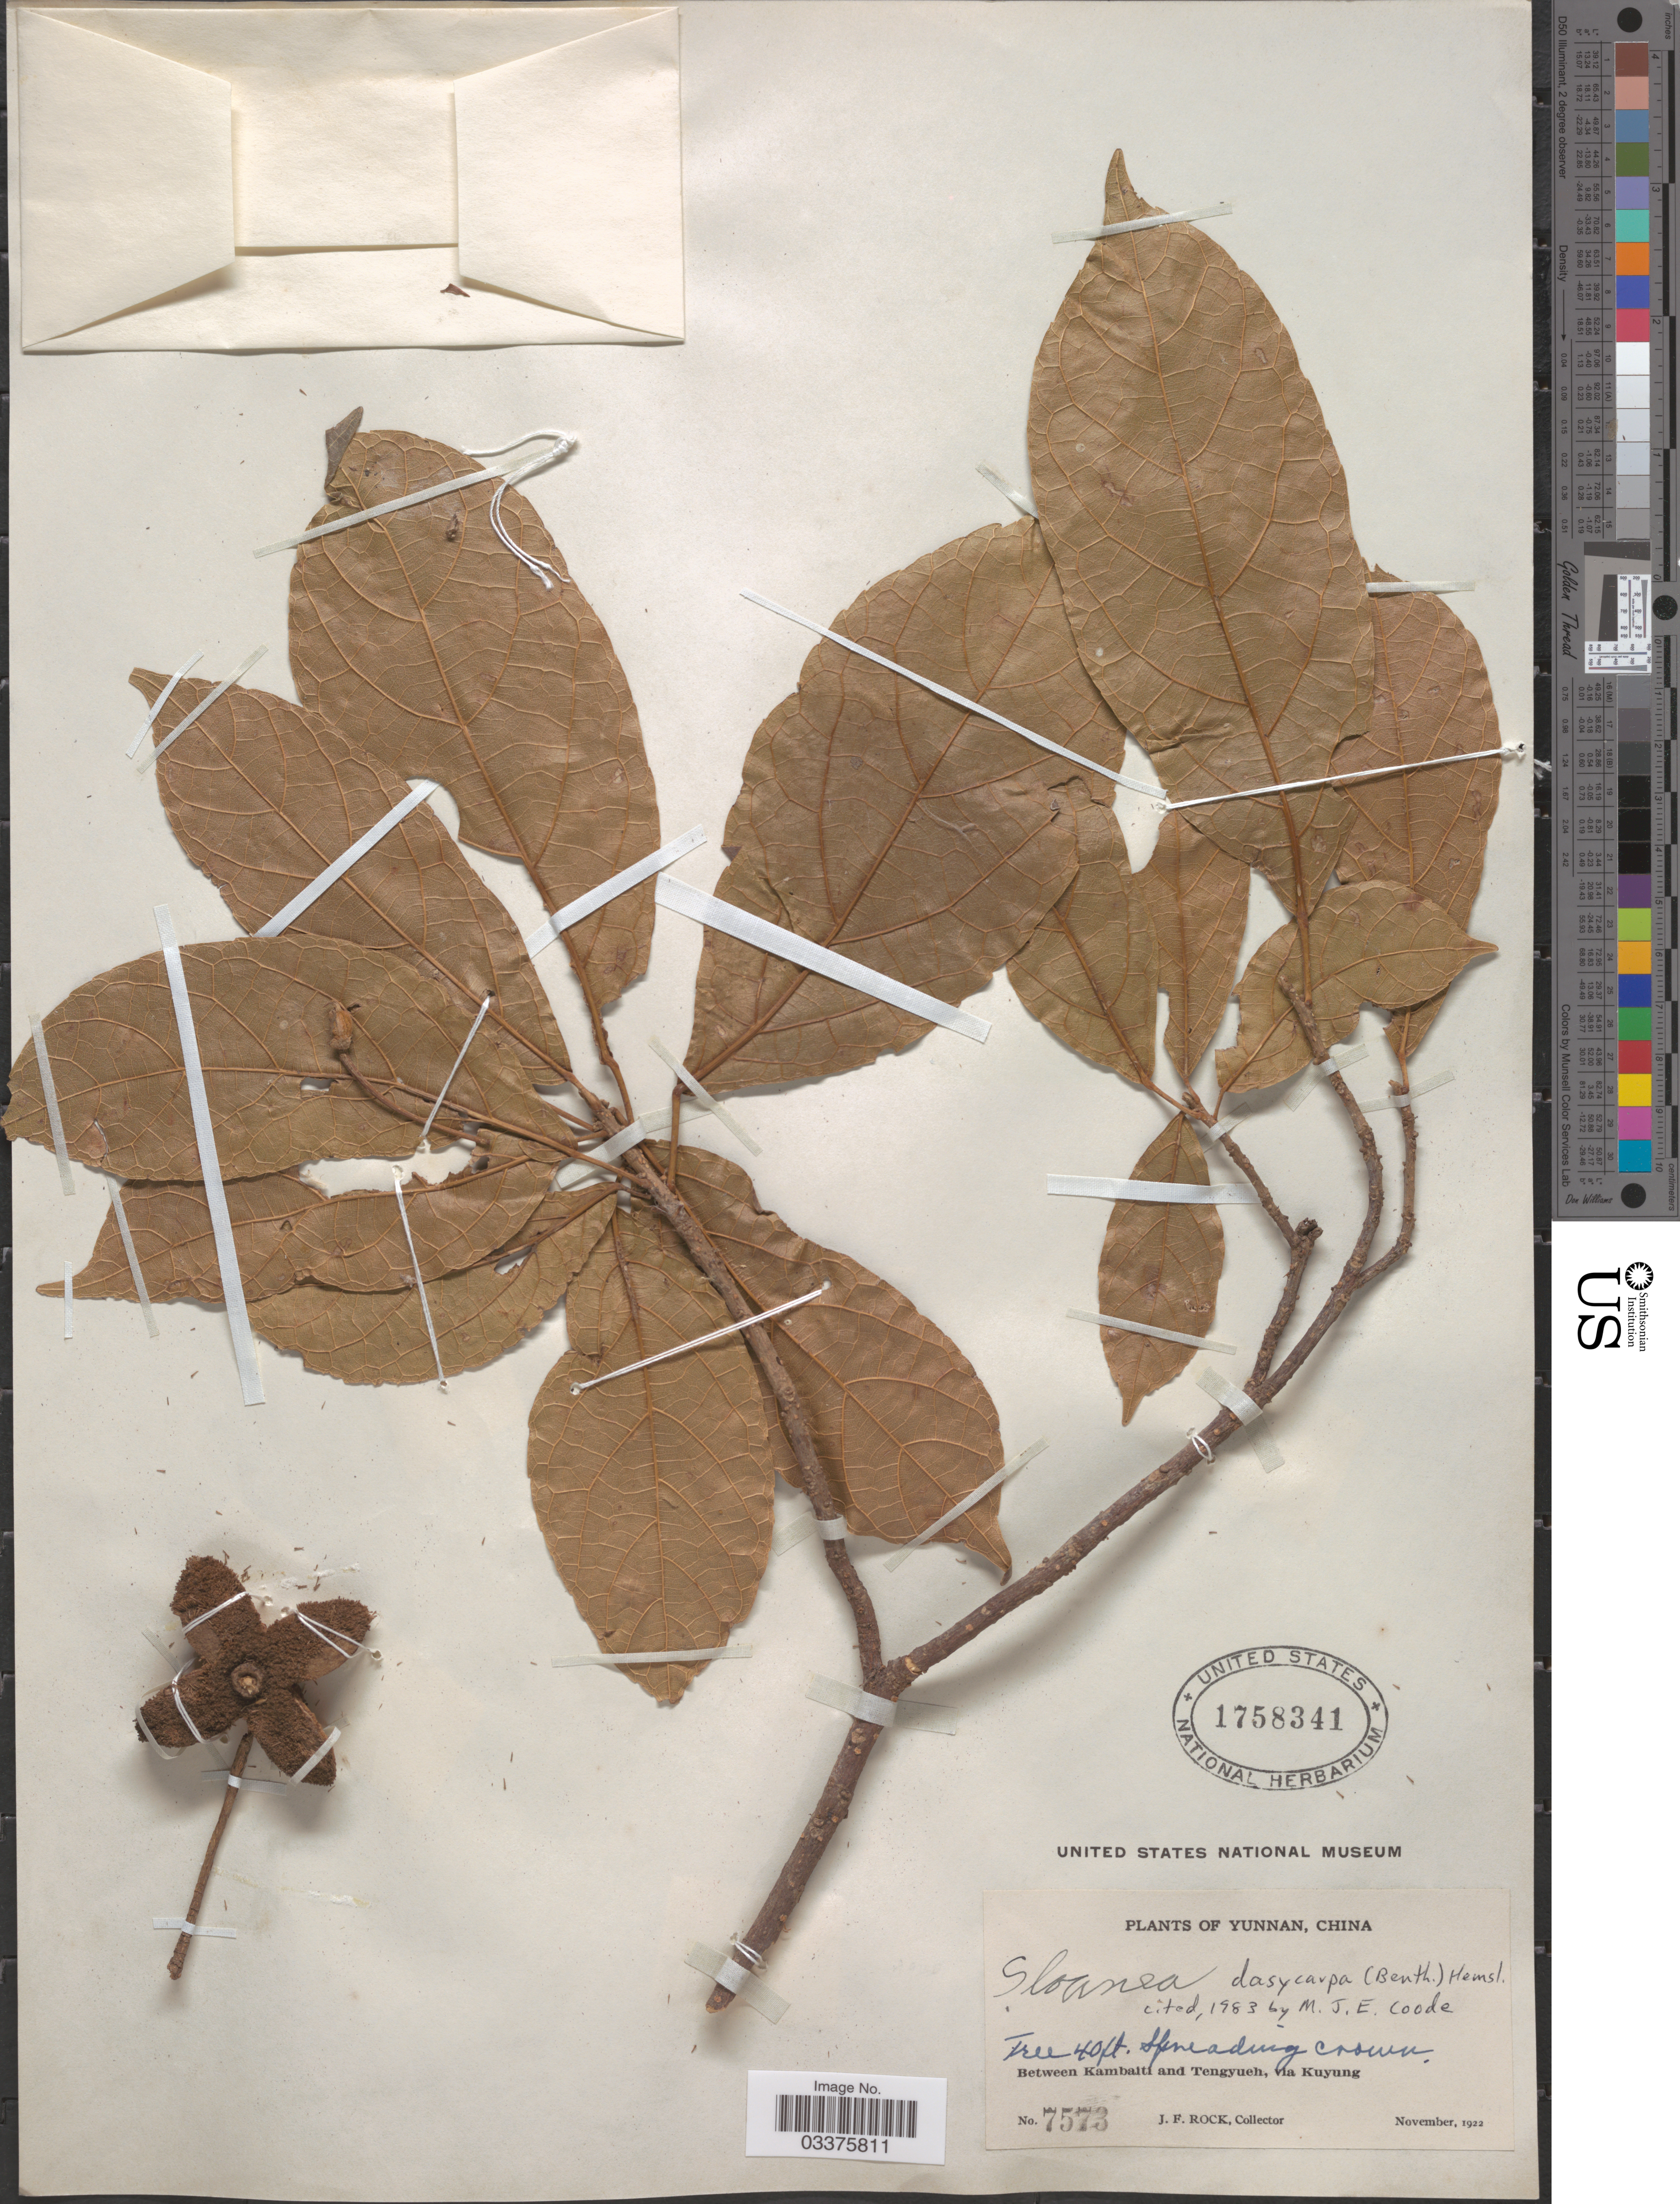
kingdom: Plantae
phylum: Tracheophyta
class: Magnoliopsida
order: Oxalidales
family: Elaeocarpaceae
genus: Sloanea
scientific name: Sloanea dasycarpa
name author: (Benth.) Hemsl.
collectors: J. Rock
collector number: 7573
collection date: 1922-11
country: China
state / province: Yunnan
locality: Between Kambaiti and Tengyueh, via Kuyung.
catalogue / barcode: US 1758341